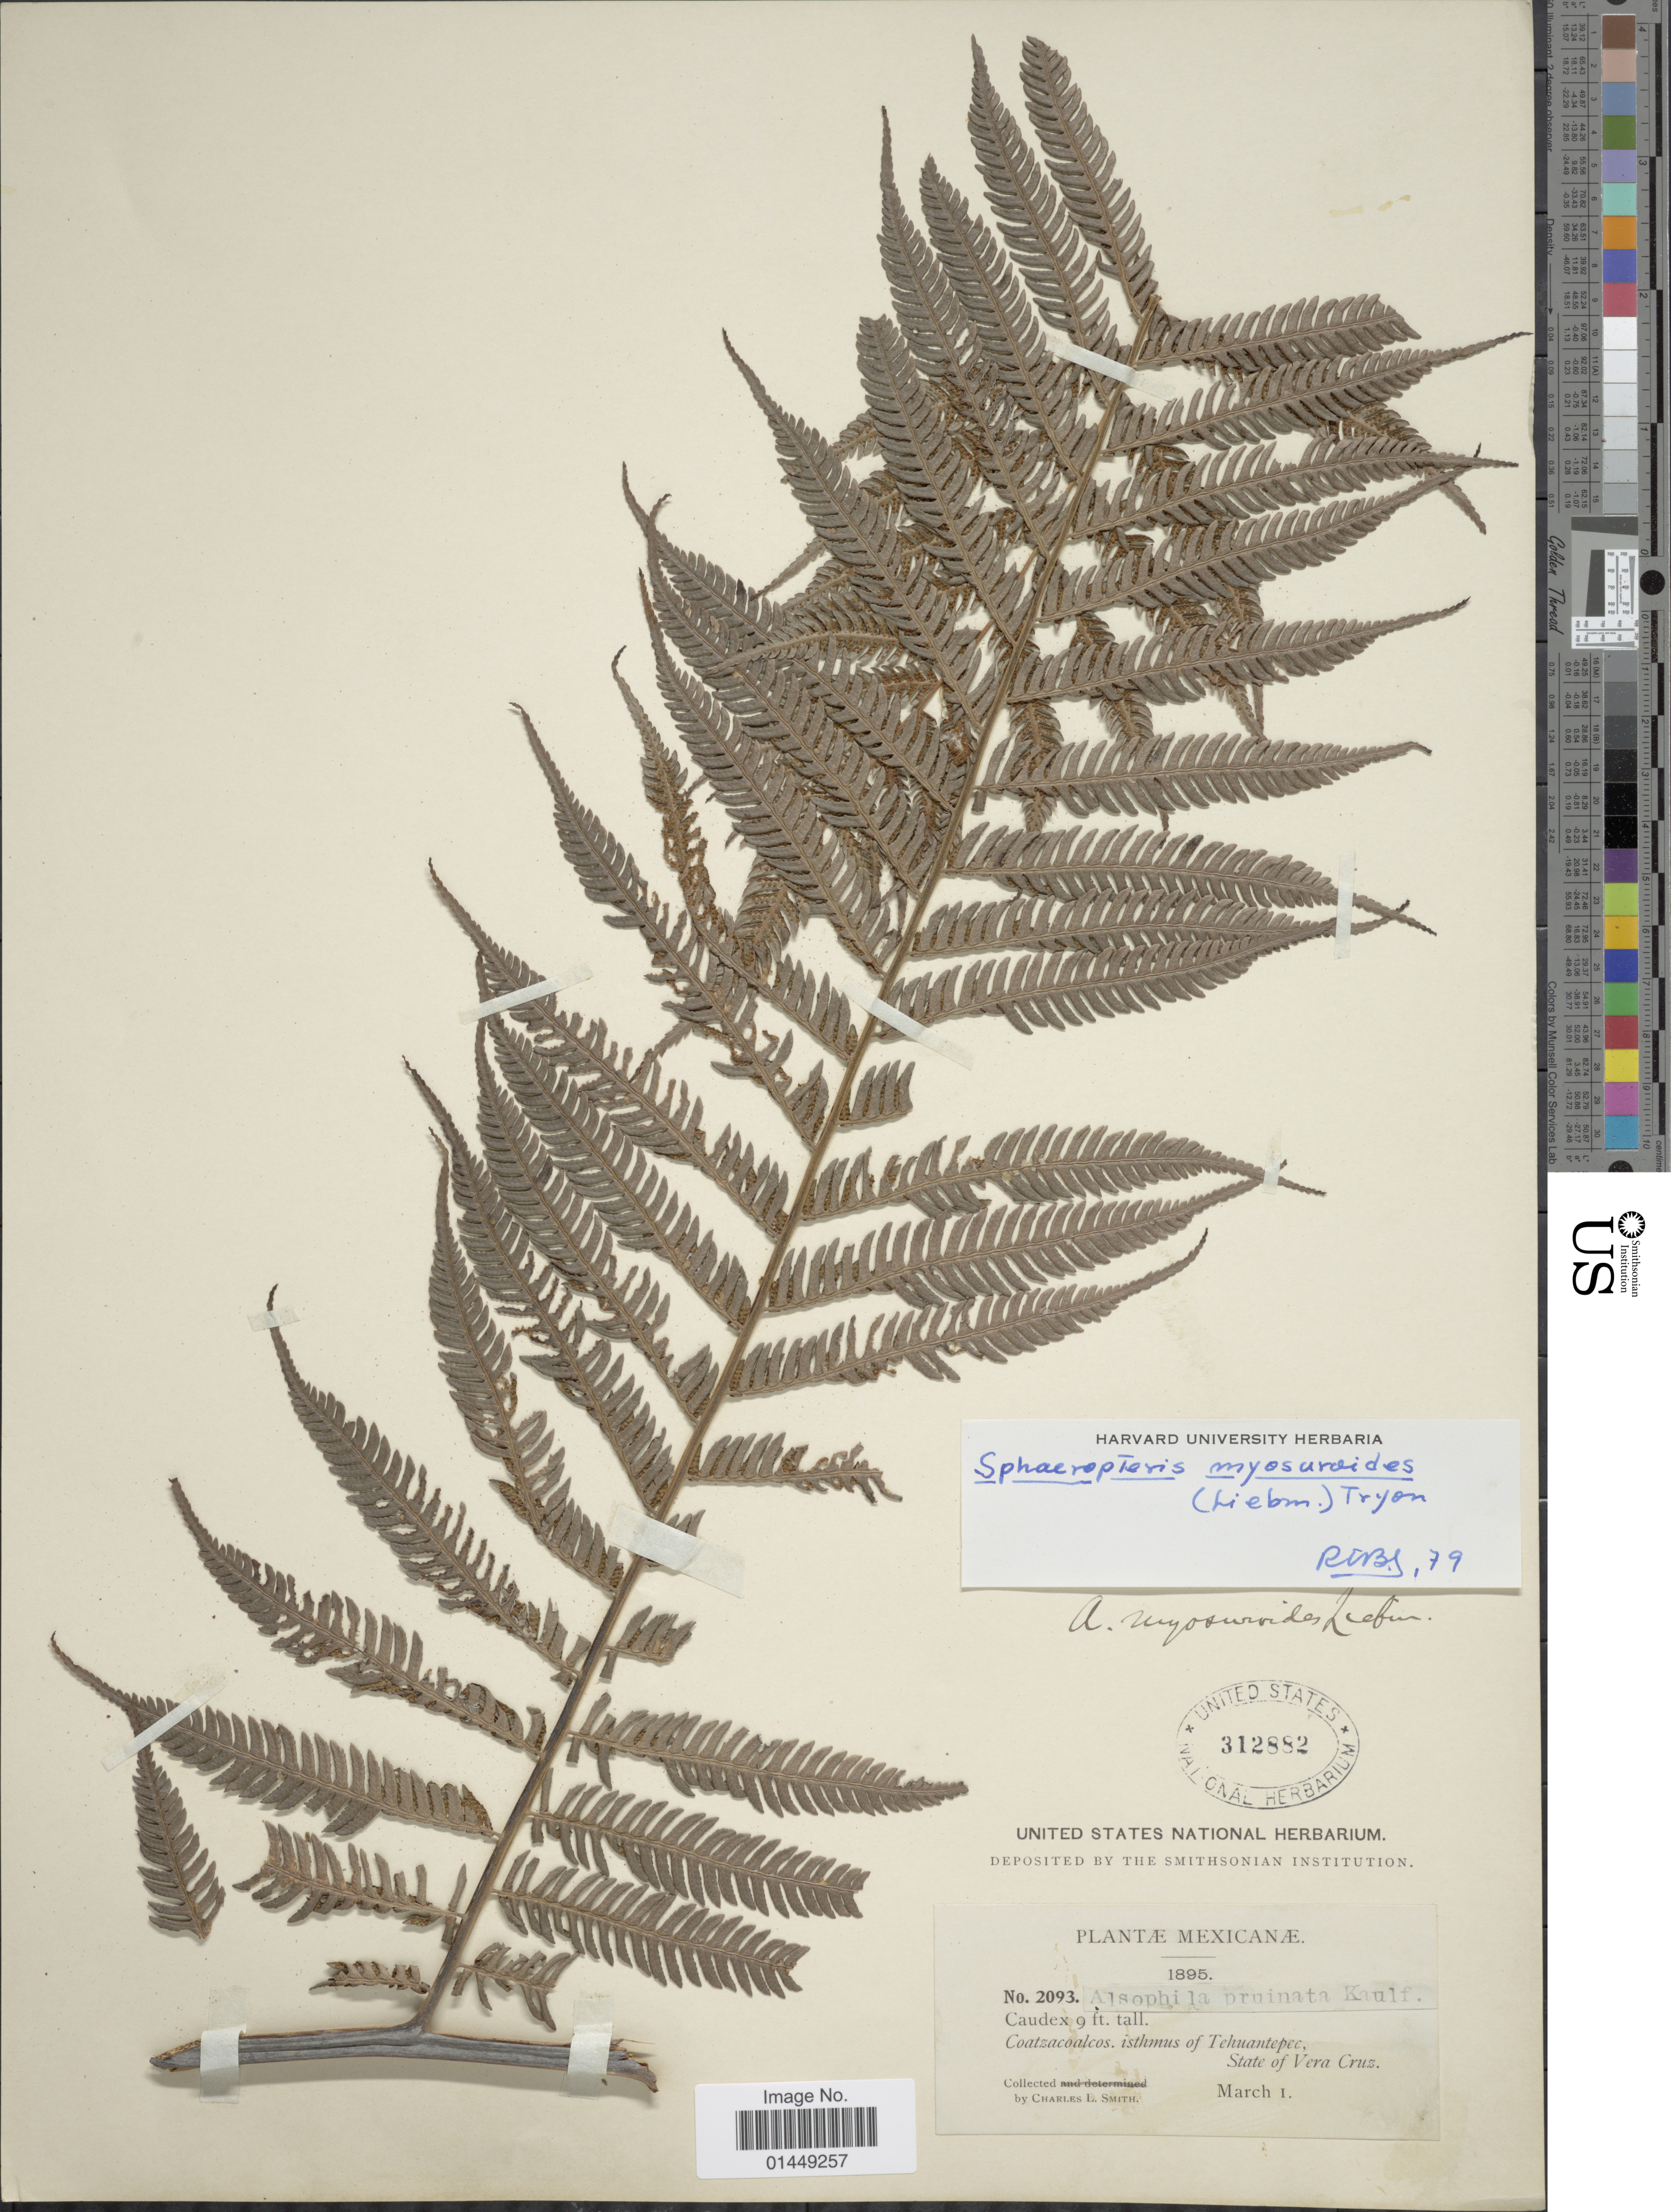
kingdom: Plantae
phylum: Tracheophyta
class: Polypodiopsida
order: Cyatheales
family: Cyatheaceae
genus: Cyathea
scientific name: Cyathea myosuriodes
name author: (Liebm.) Domin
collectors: C. L. Smith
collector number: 2093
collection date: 1895-03-01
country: Mexico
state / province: Veracruz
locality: Coatzacoalcos, isthmus of Tehuantepec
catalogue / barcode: US 312882